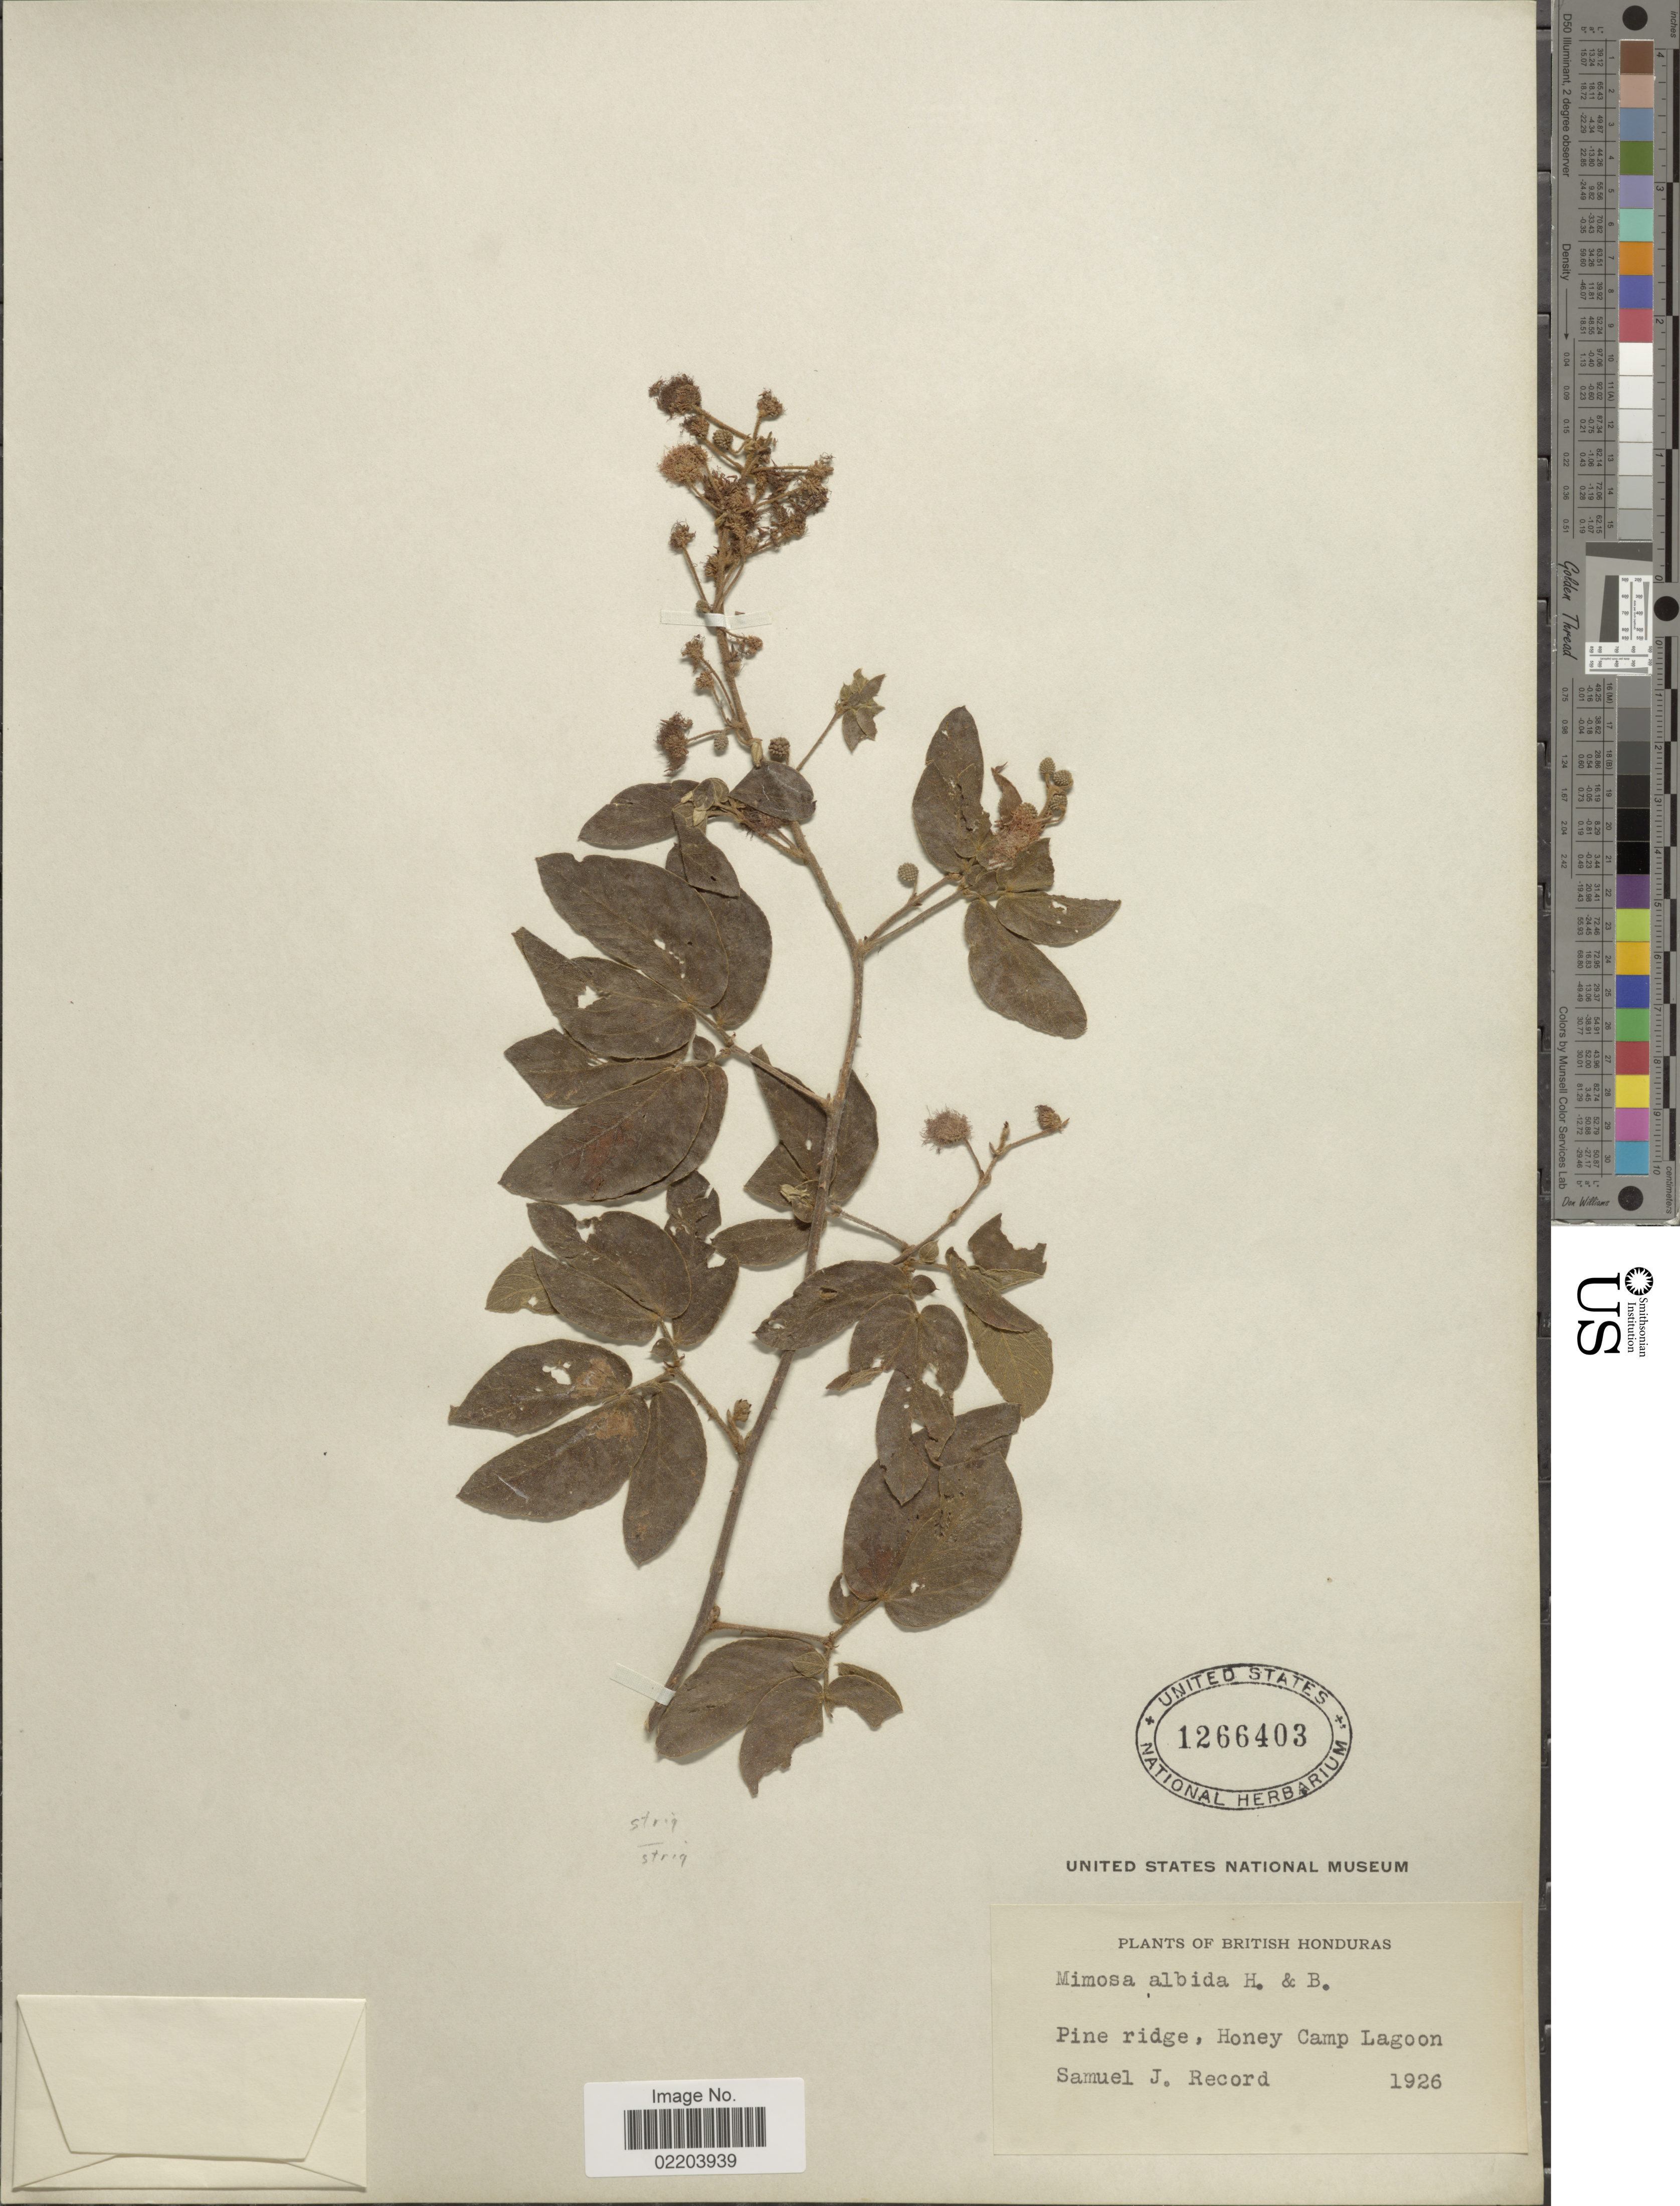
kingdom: Plantae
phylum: Tracheophyta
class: Magnoliopsida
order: Fabales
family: Fabaceae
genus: Mimosa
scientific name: Mimosa albida var. strigosa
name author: (Willd.) B.L. Rob.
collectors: S. J. Record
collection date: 1926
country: Belize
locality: British Honduras. Pine ridge, Honey Camp Lagoon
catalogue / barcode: US 1266403